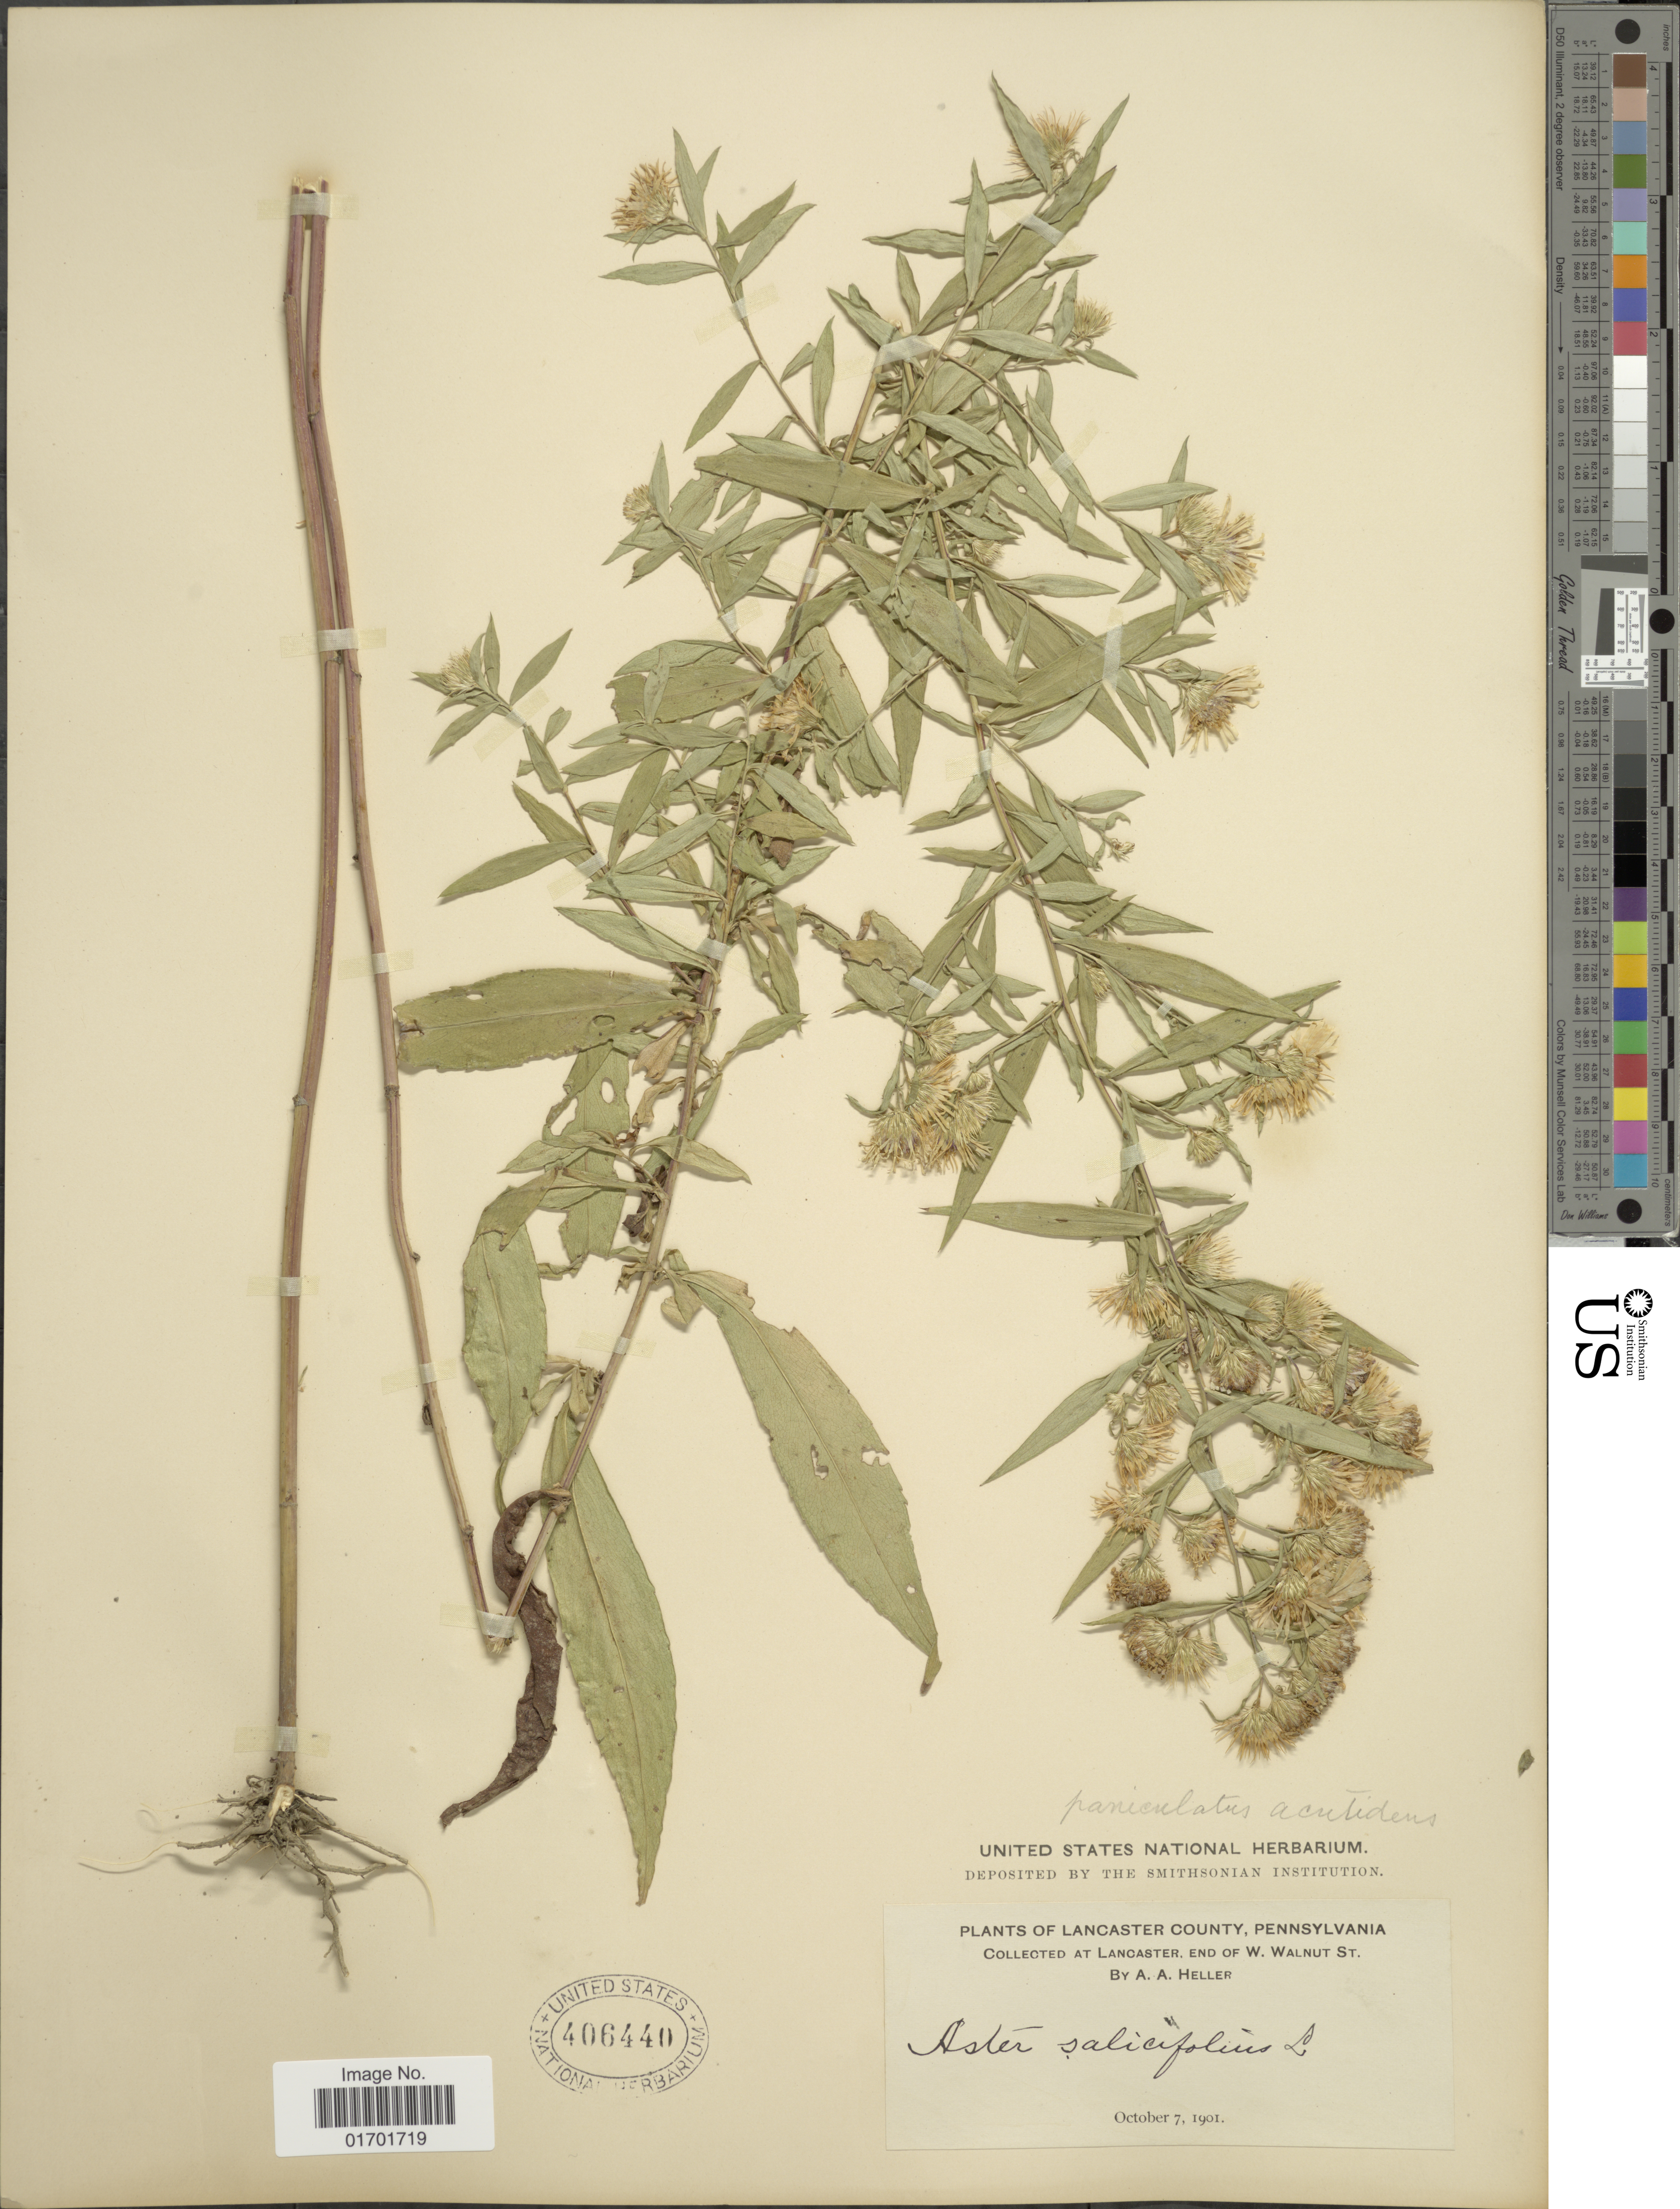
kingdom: Plantae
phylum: Tracheophyta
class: Magnoliopsida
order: Asterales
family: Asteraceae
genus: Symphyotrichum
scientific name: Symphyotrichum lanceolatum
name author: (Willd.) G.L. Nesom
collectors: A. A. Heller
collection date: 1901-10-07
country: United States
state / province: Pennsylvania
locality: Lancaster County, at Lancester, end of W. Walnut.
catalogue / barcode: US 406440